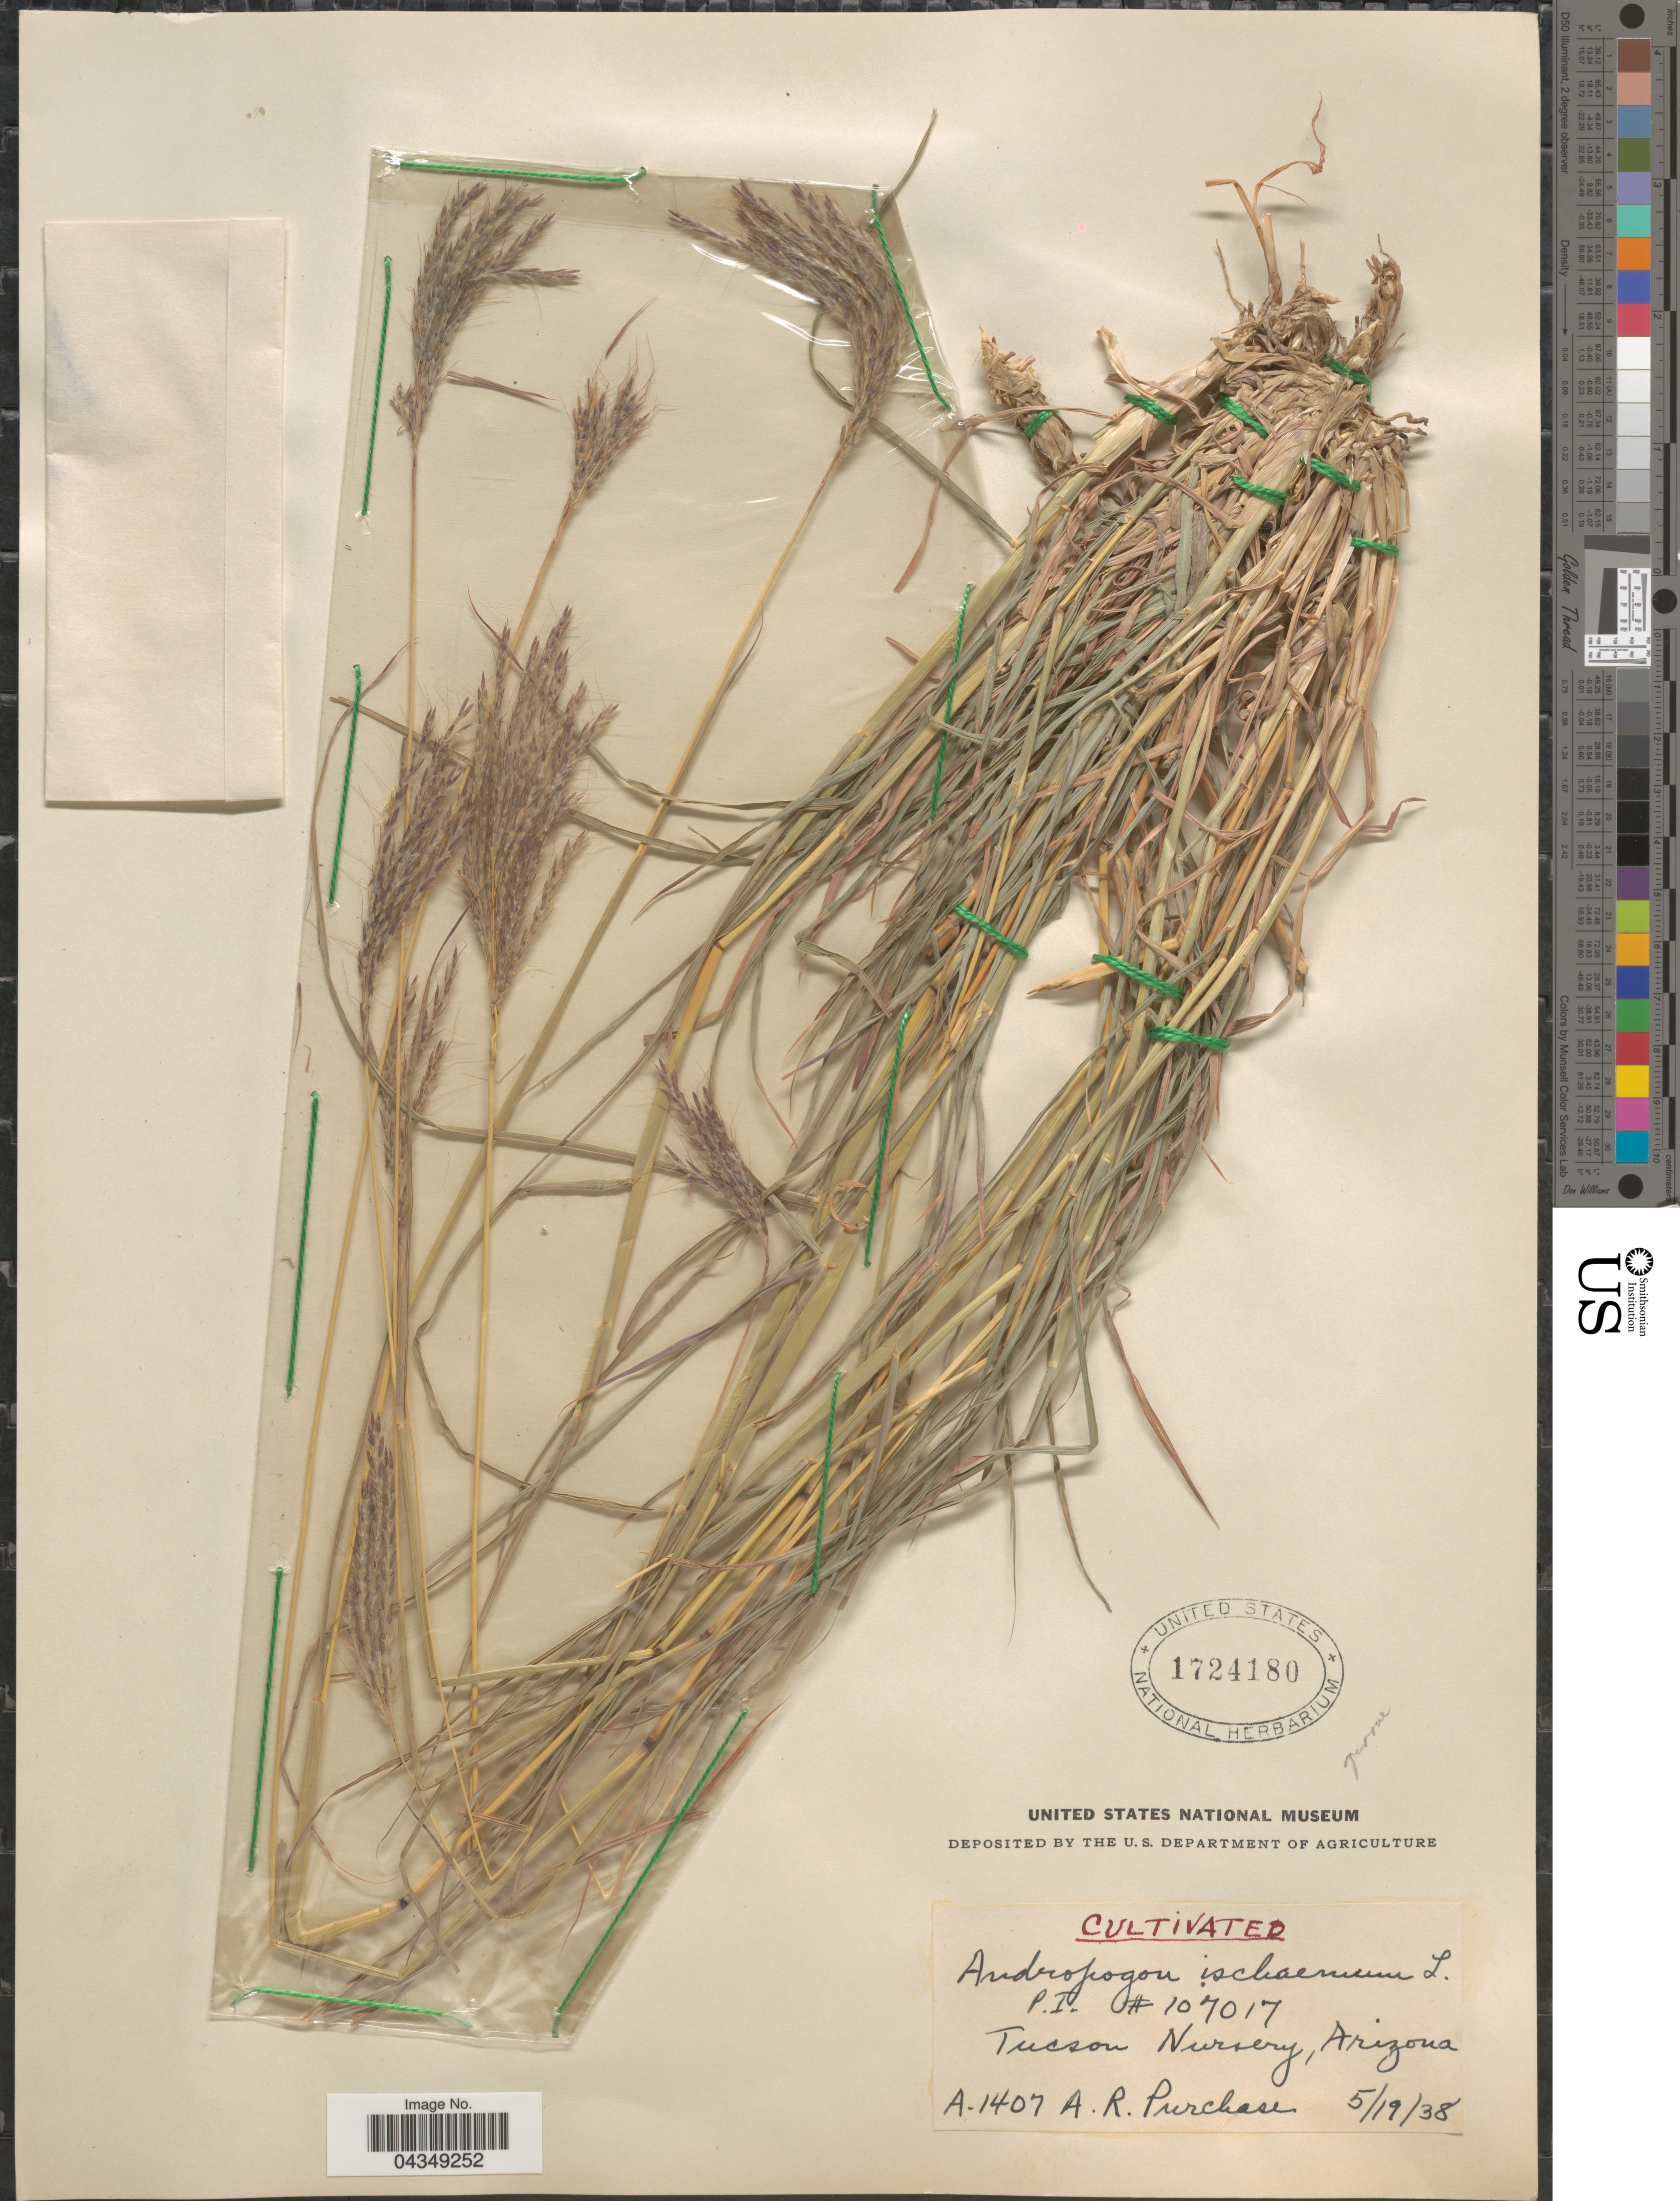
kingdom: Plantae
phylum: Tracheophyta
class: Liliopsida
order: Poales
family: Poaceae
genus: Bothriochloa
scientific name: Bothriochloa ischaemum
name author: (L.) Keng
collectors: A. Purchase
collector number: A.1407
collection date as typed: Transcribed d/m/y: 19/5/38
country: United States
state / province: Arizona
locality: Tucson Nursery.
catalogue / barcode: US 1724180